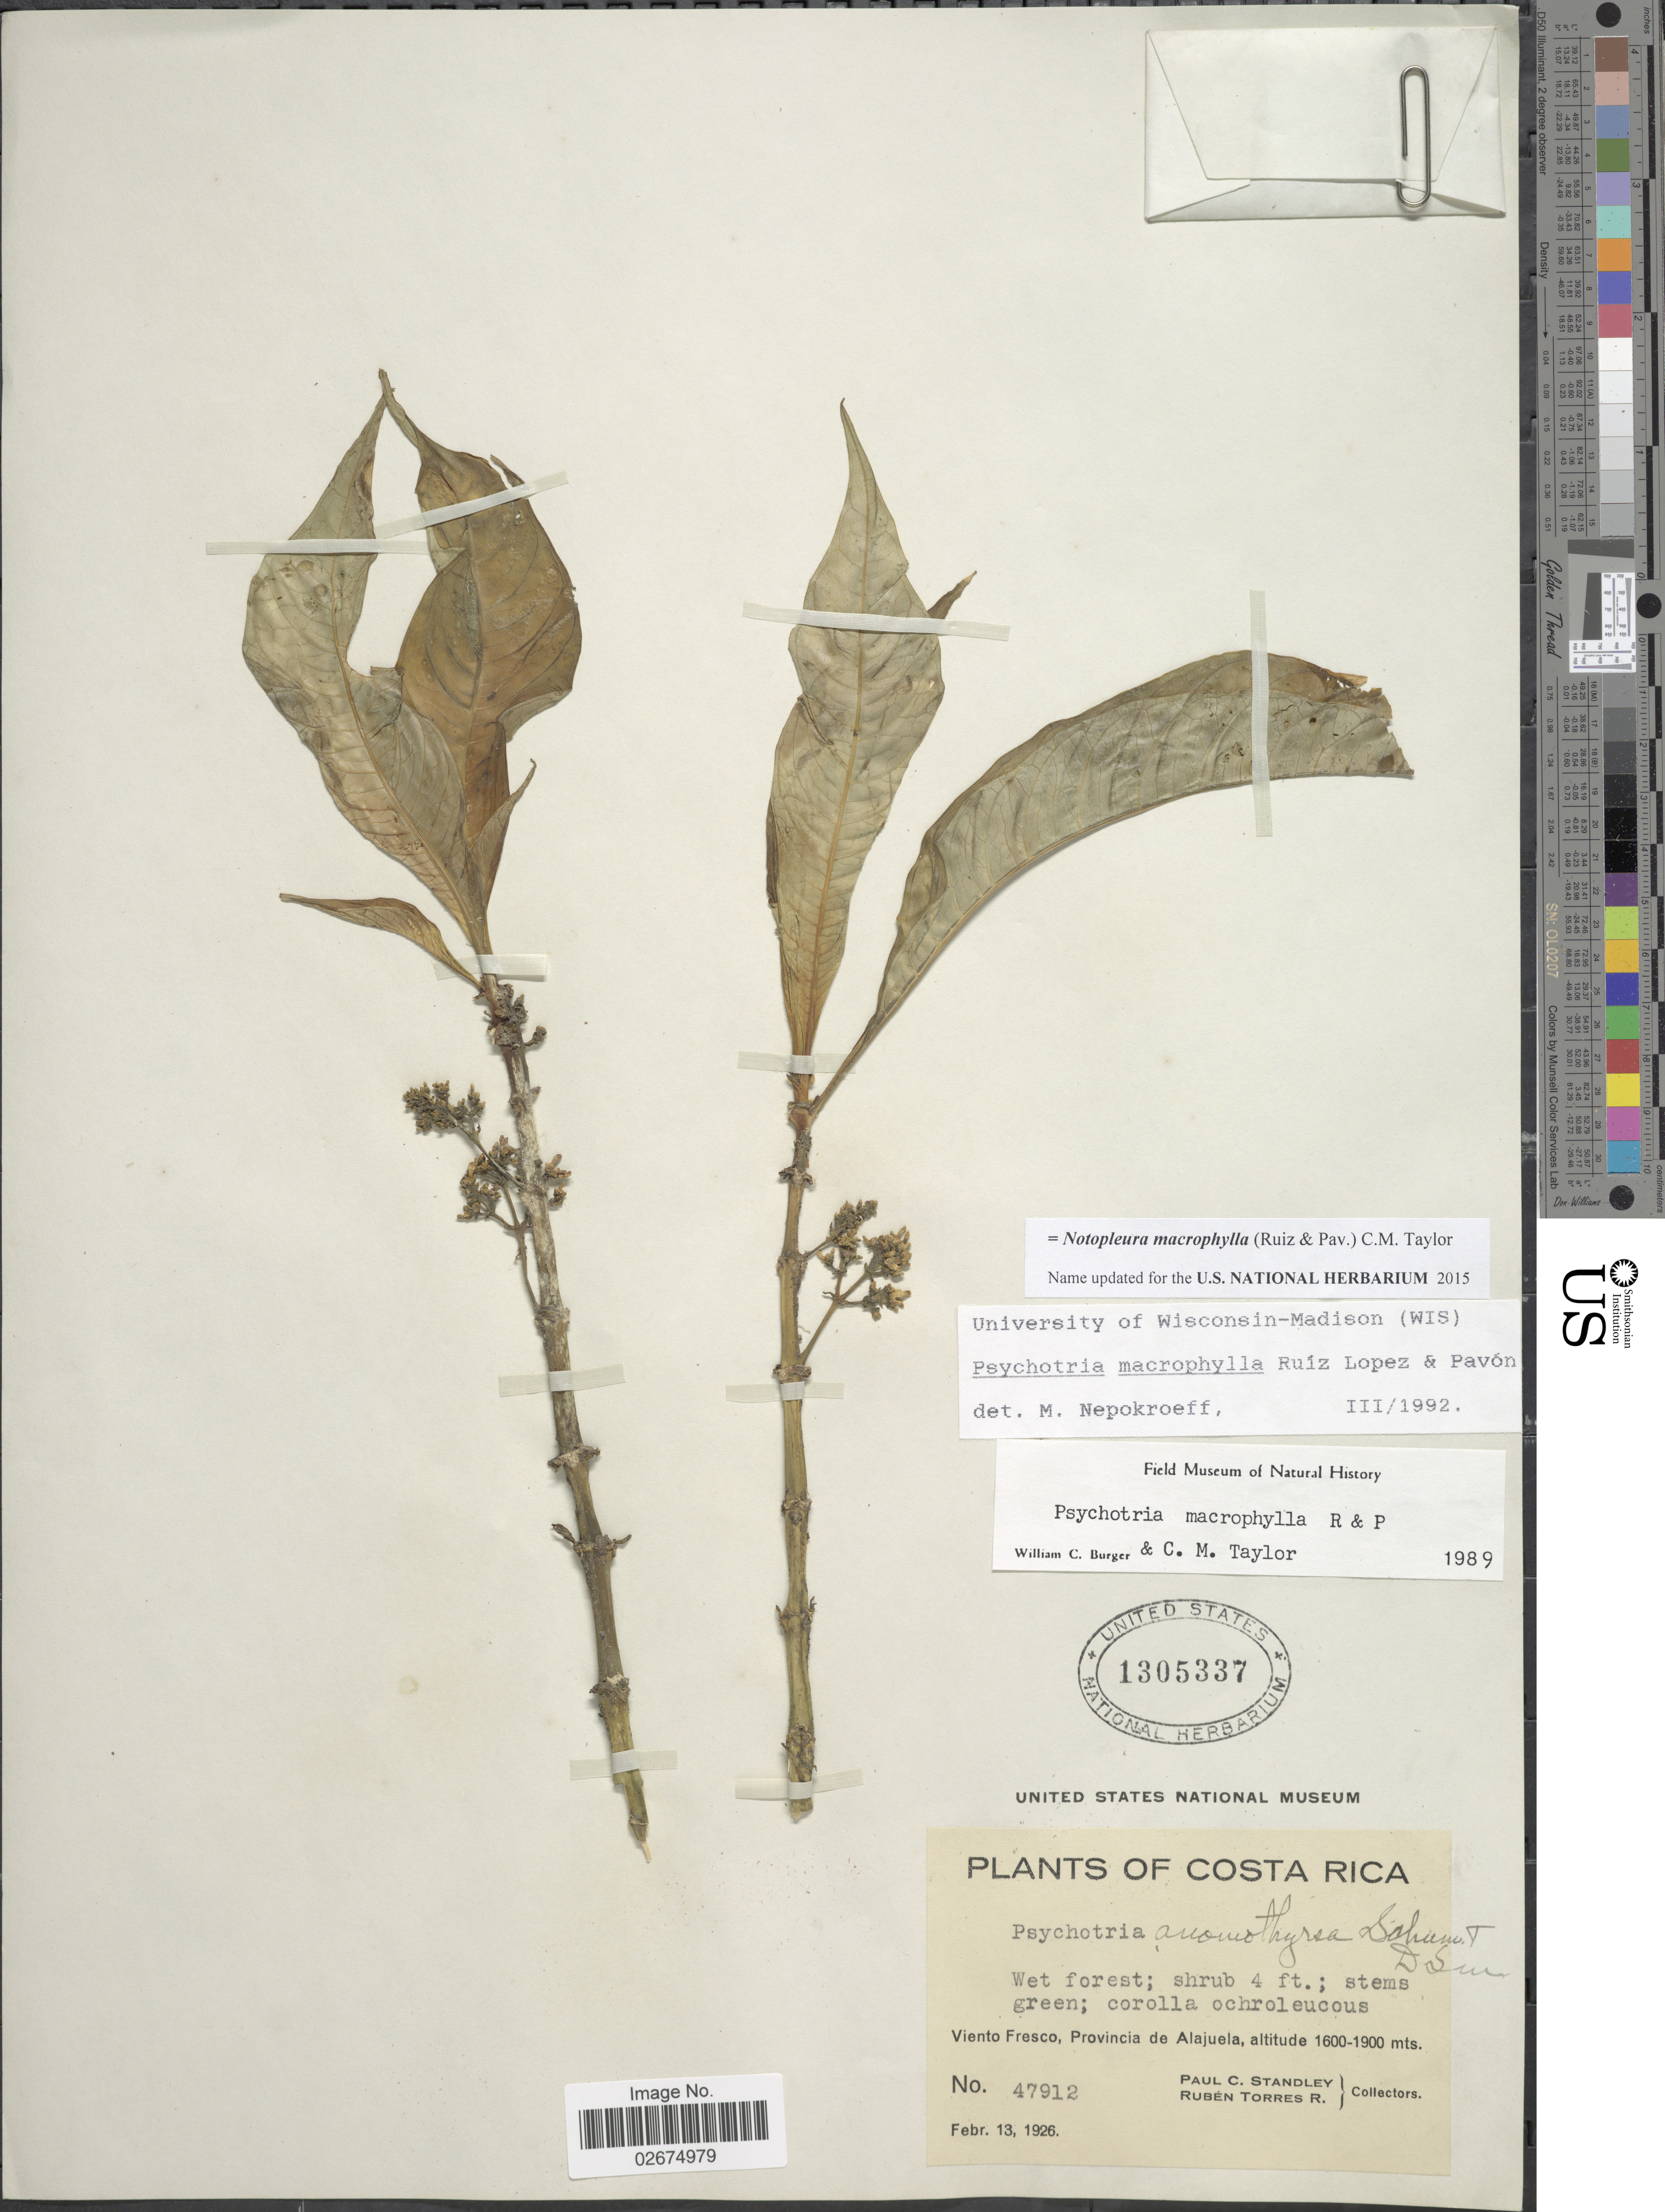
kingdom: Plantae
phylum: Tracheophyta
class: Magnoliopsida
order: Gentianales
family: Rubiaceae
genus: Notopleura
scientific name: Notopleura macrophylla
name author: (Ruiz & Pav.) C.M. Taylor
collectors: P. C. Standley & R. Torres R.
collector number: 47912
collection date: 1926-02-13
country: Costa Rica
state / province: Alajuela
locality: Viento Fresco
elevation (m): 1600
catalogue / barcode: US 1305337